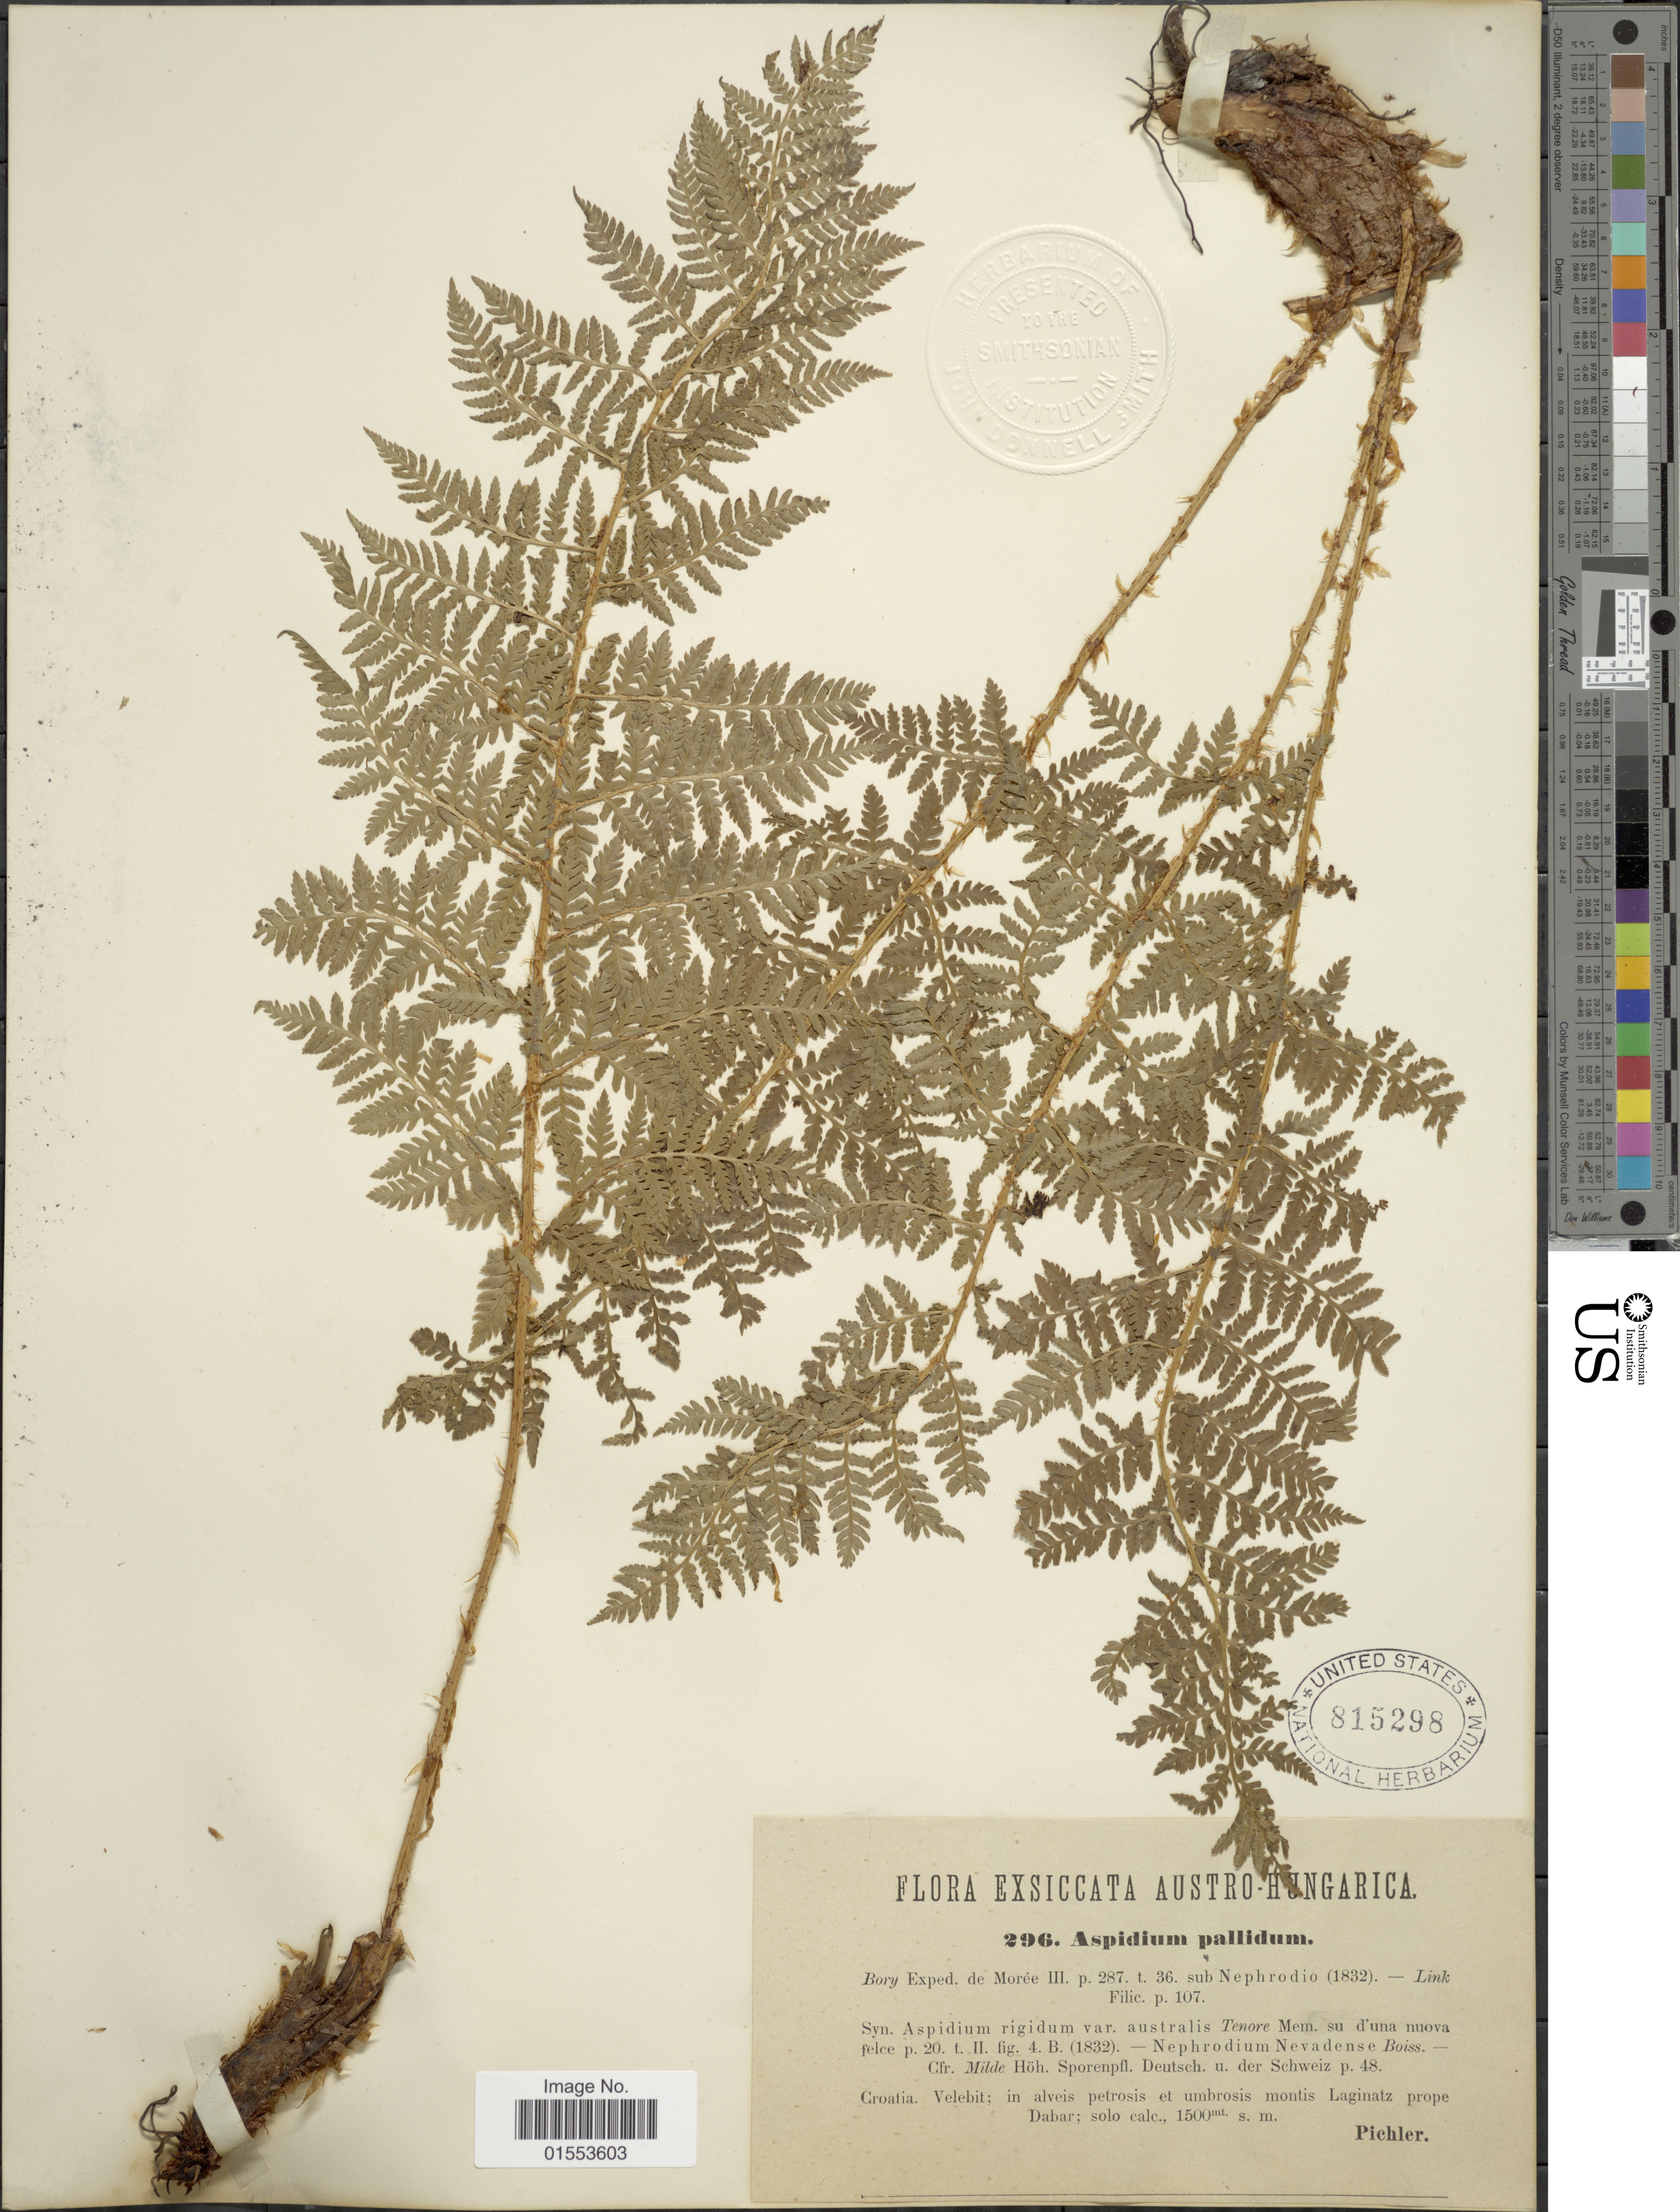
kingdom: Plantae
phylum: Tracheophyta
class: Polypodiopsida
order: Polypodiales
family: Dryopteridaceae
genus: Dryopteris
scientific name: Dryopteris rigida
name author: Underw.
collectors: Pichler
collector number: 296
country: Croatia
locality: Croatia. Velebit; in alveis petrosis et umbrosis montis Laginatz prope Dabar.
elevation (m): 1500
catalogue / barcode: US 815298